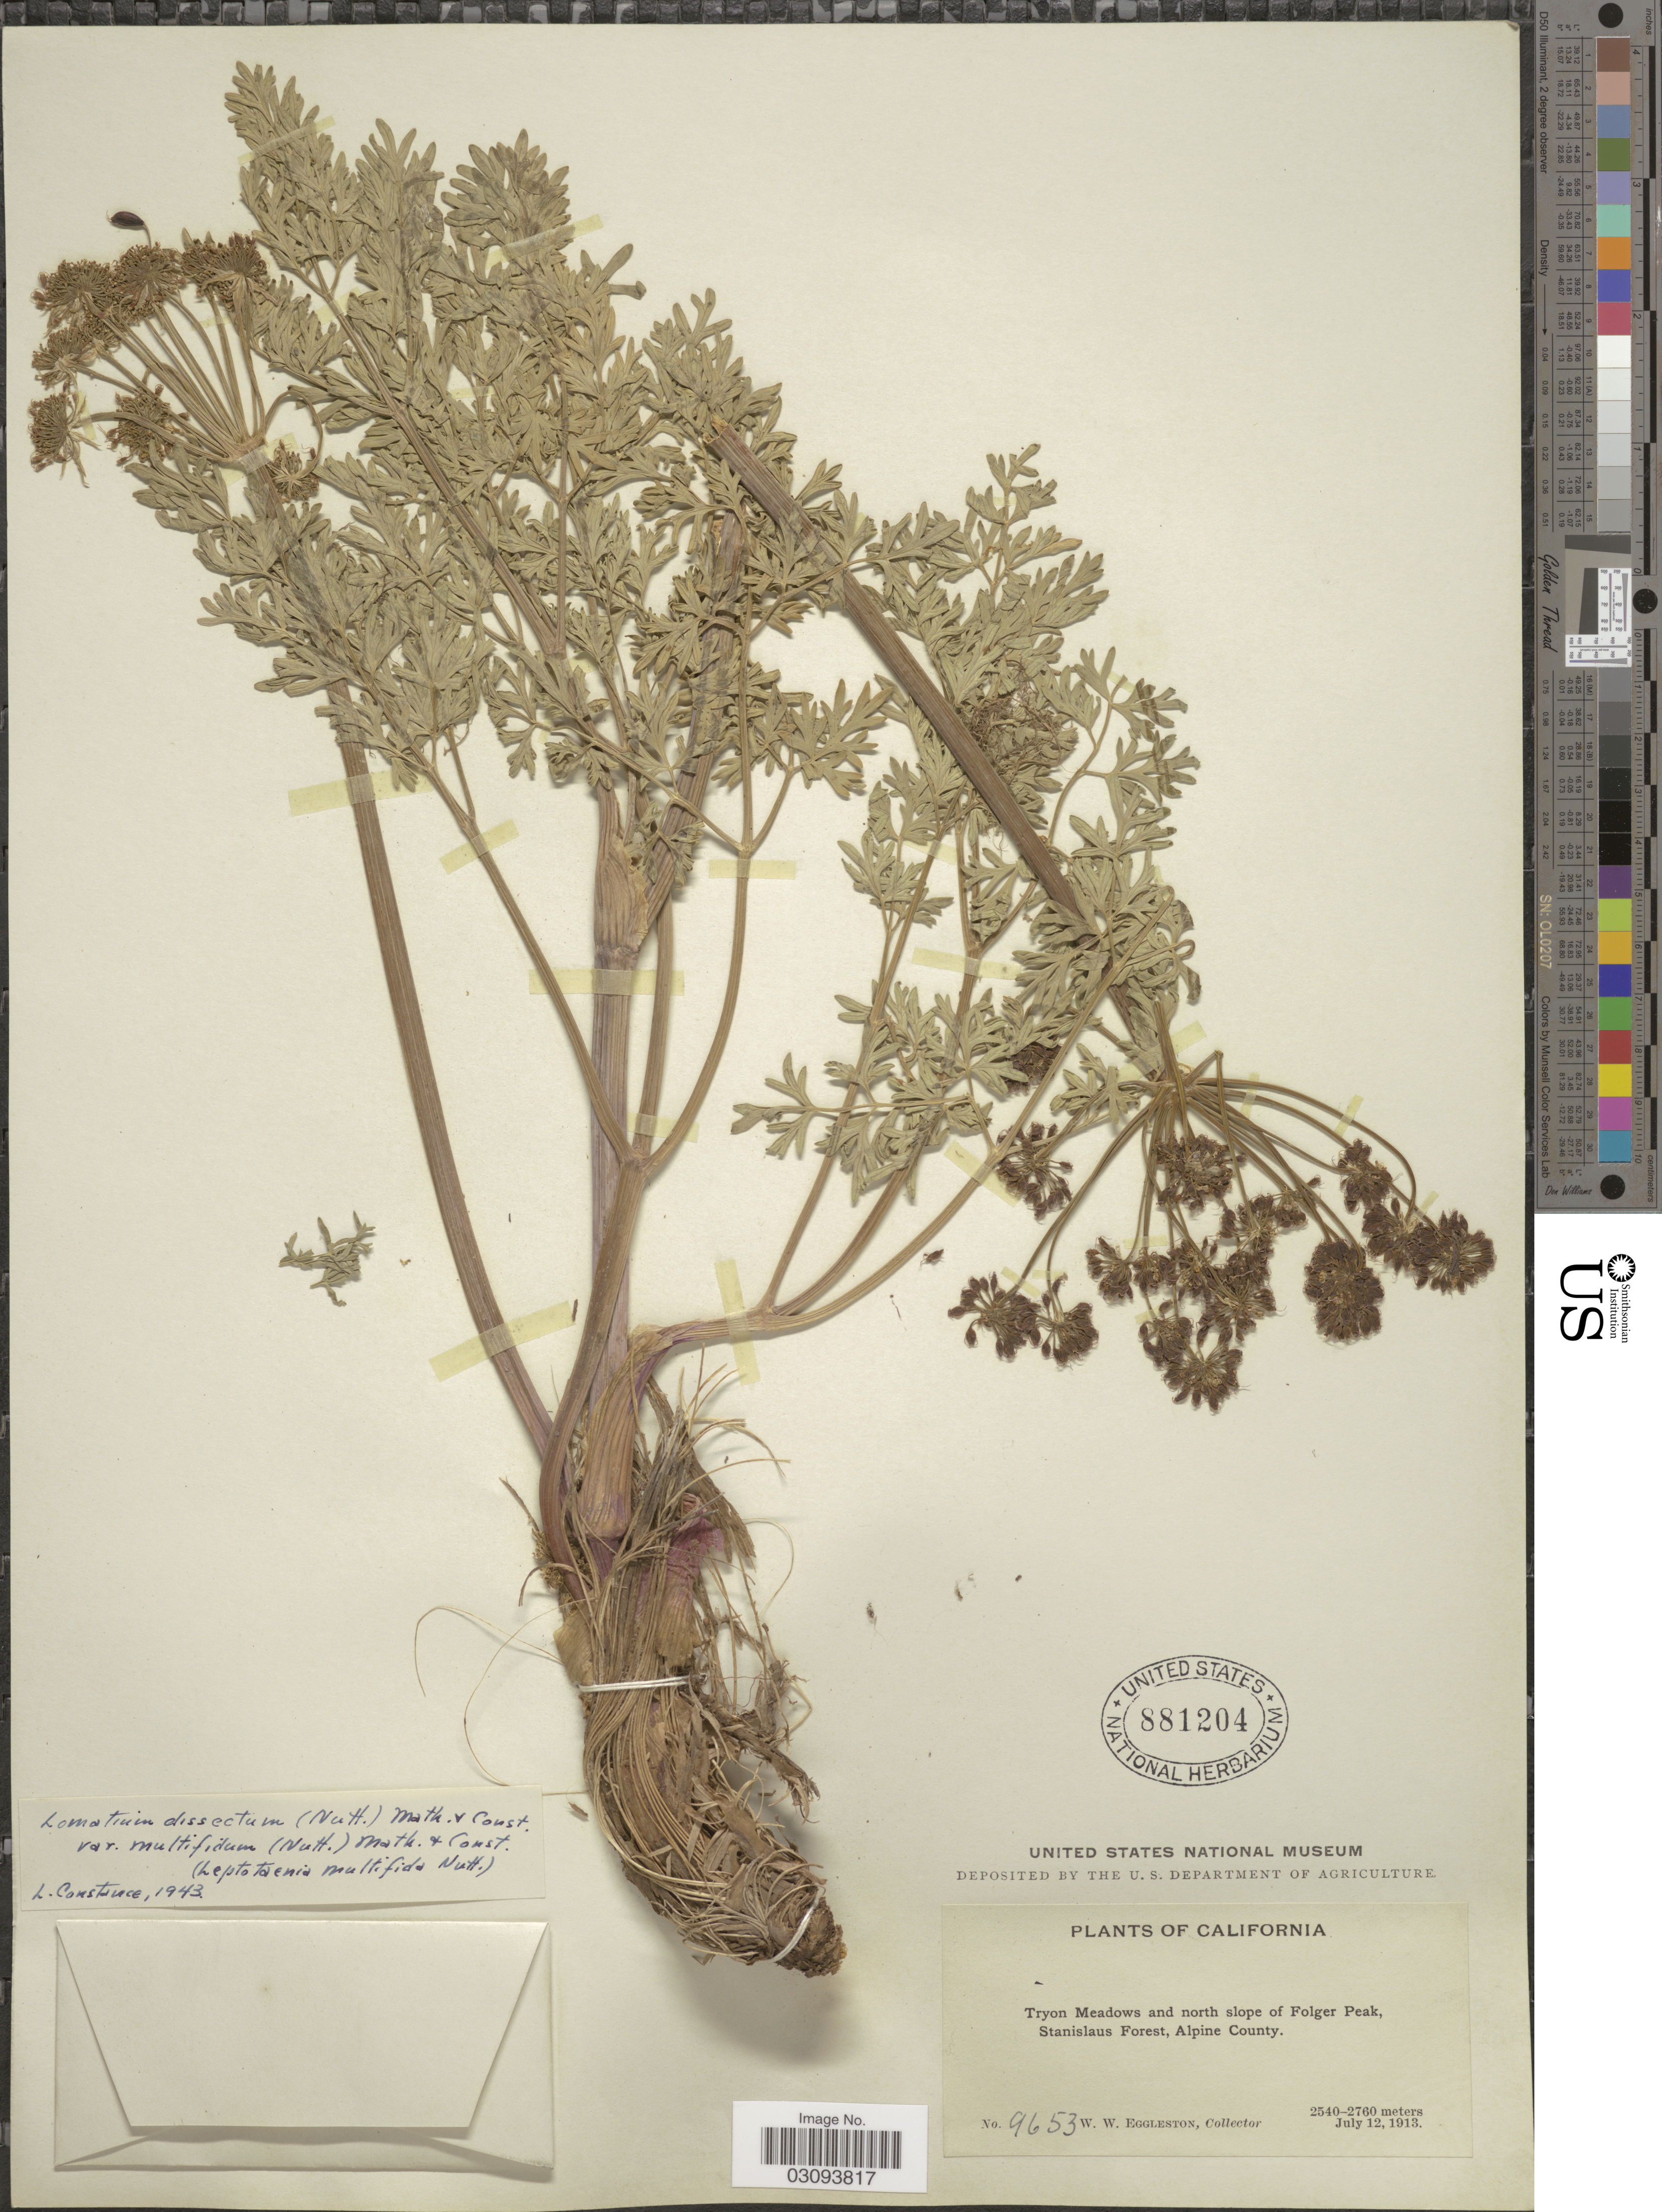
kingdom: Plantae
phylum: Tracheophyta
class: Magnoliopsida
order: Apiales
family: Apiaceae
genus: Lomatium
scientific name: Lomatium dissectum var. multifidum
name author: (Nutt.) Mathias & Constance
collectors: W. W. Eggleston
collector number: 9653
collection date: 1913-07-12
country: United States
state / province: California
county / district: Alpine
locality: Tyron Meadows and north slope of Folger Peak, Stanislaus Forest, Alpine County.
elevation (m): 2540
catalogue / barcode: US 881204